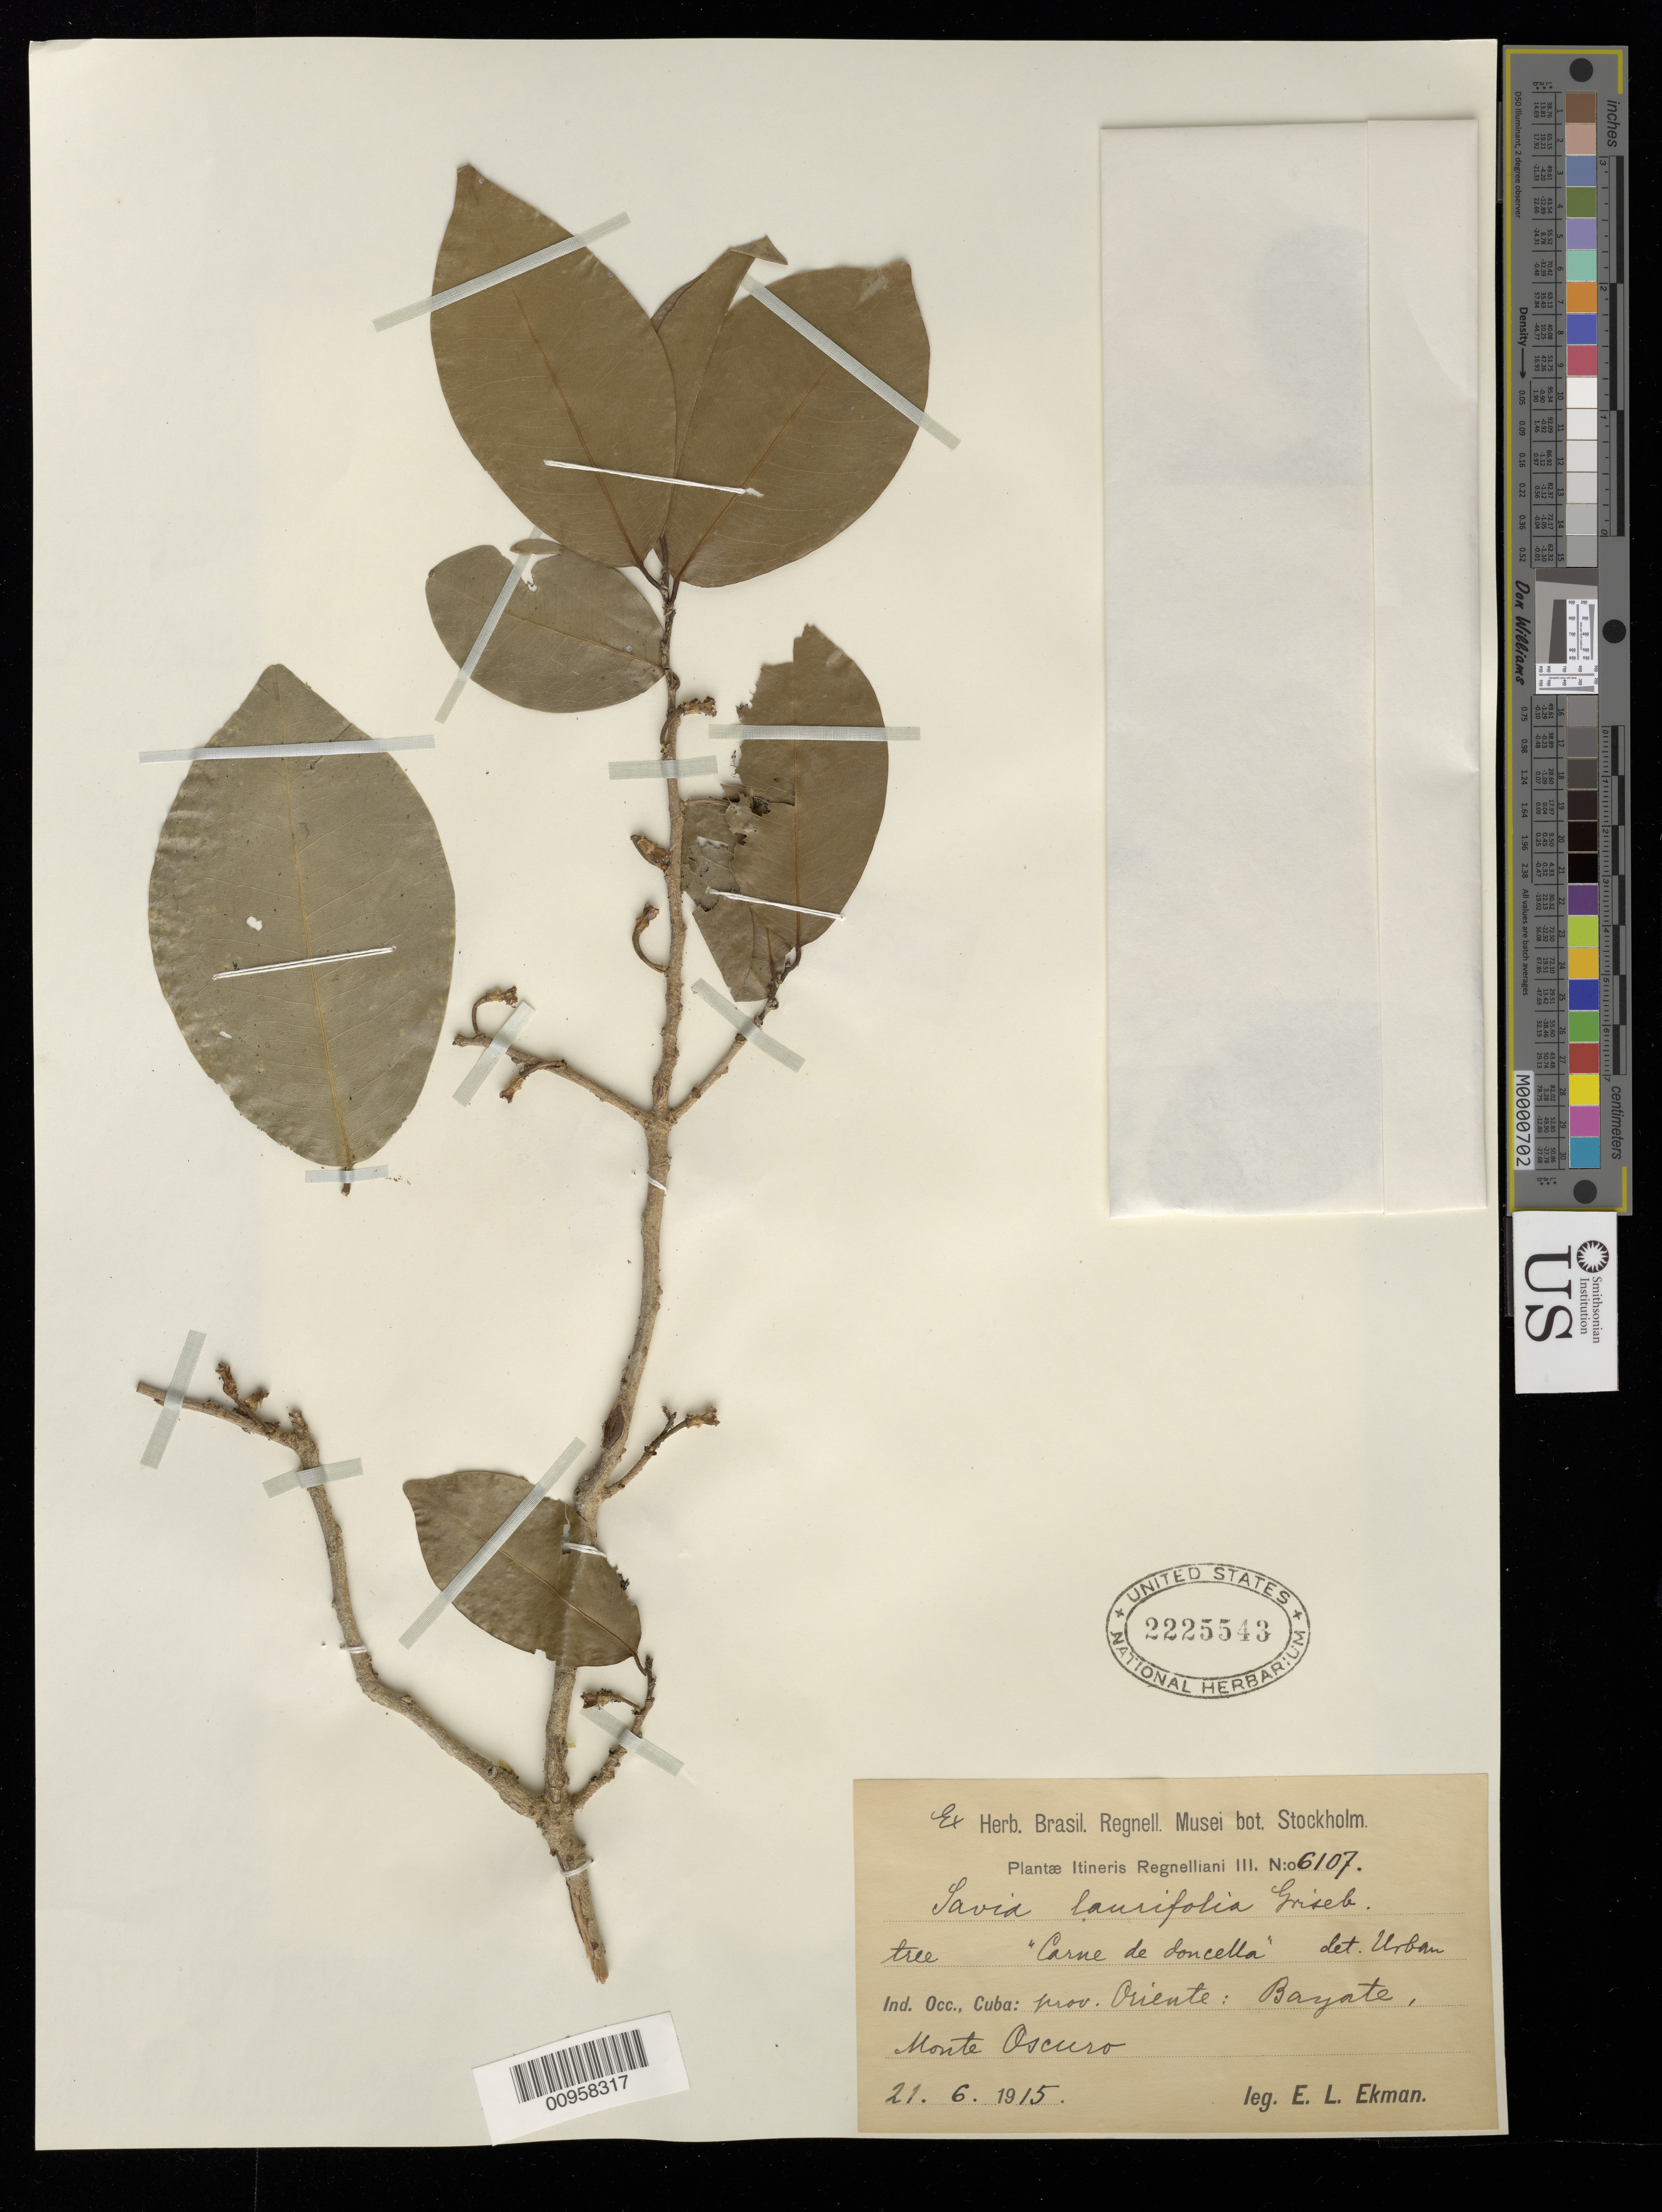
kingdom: Plantae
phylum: Tracheophyta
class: Magnoliopsida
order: Malpighiales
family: Phyllanthaceae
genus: Savia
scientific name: Savia laurifolia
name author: Griseb.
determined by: Urban, --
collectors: E. L. Ekman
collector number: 6107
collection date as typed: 21 Jun 1915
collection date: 1915-06-21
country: Cuba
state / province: Oriente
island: Cuba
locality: Bayate, Monte Oscuro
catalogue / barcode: US 2225543